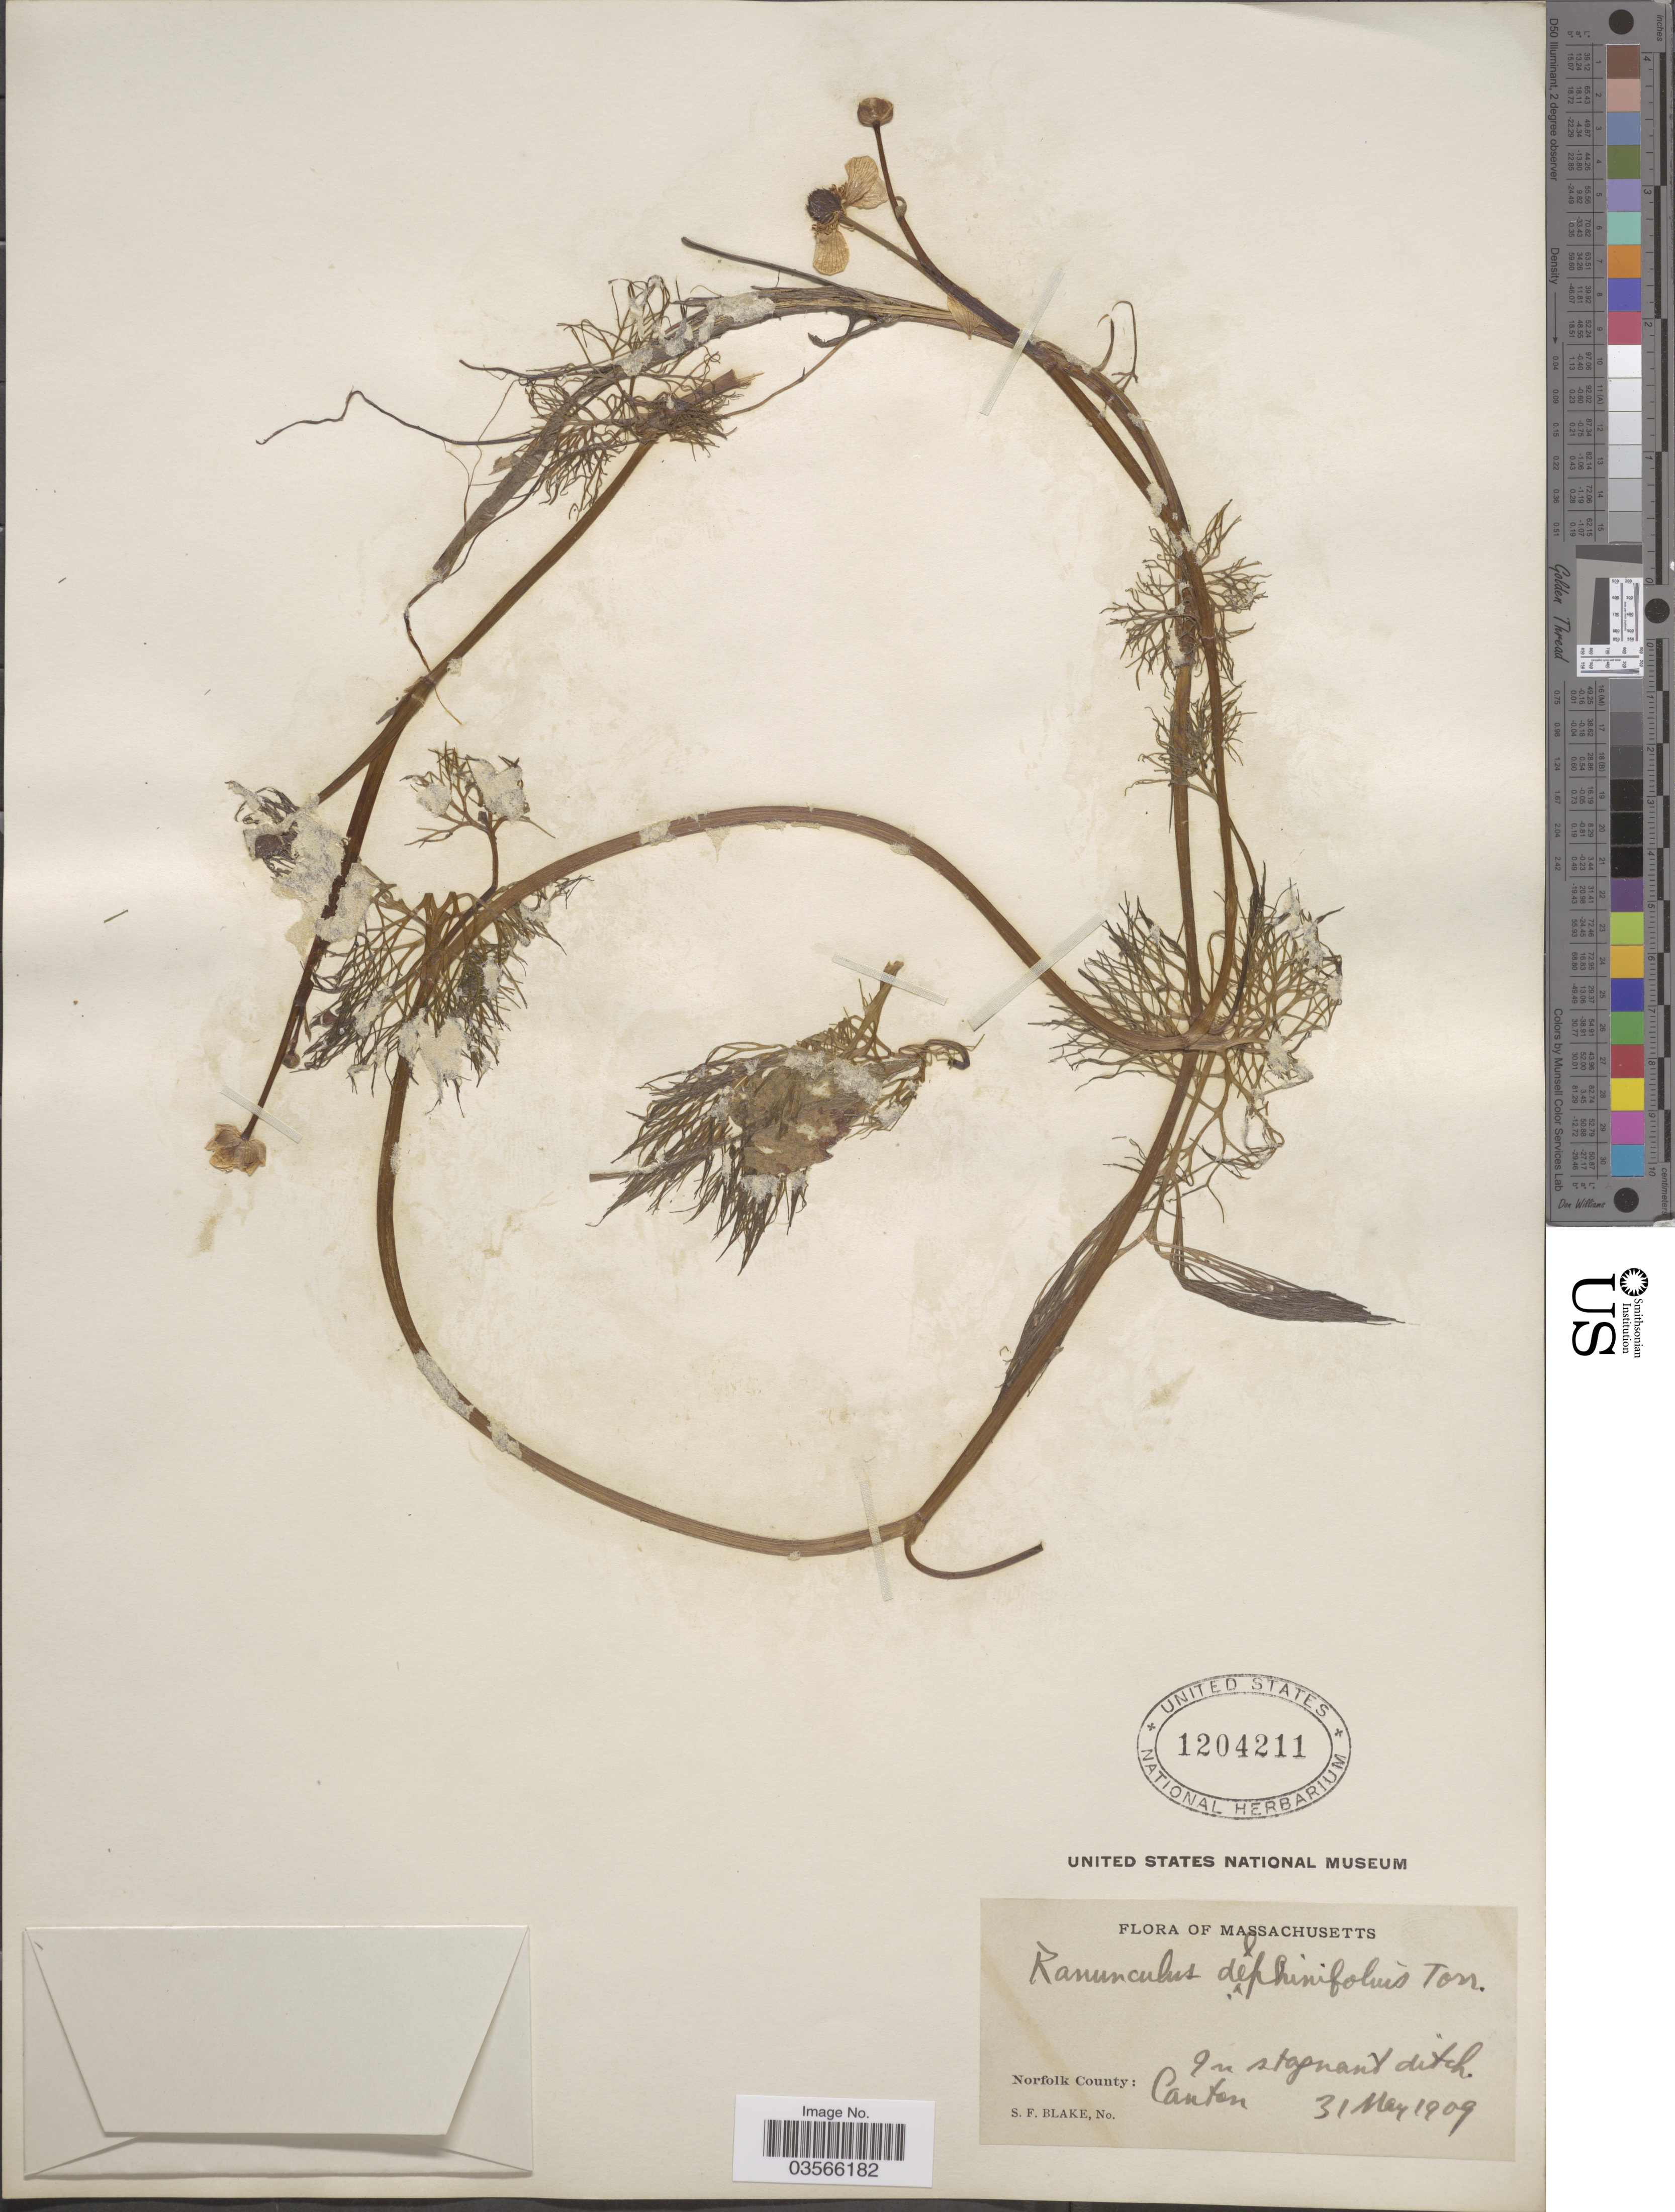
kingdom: Plantae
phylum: Tracheophyta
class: Magnoliopsida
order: Ranunculales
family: Ranunculaceae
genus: Ranunculus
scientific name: Ranunculus flabellaris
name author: Raf.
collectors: S. Blake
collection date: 1909-05-31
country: United States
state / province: Massachusetts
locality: Norfolk County: Canton.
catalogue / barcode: US 1204211